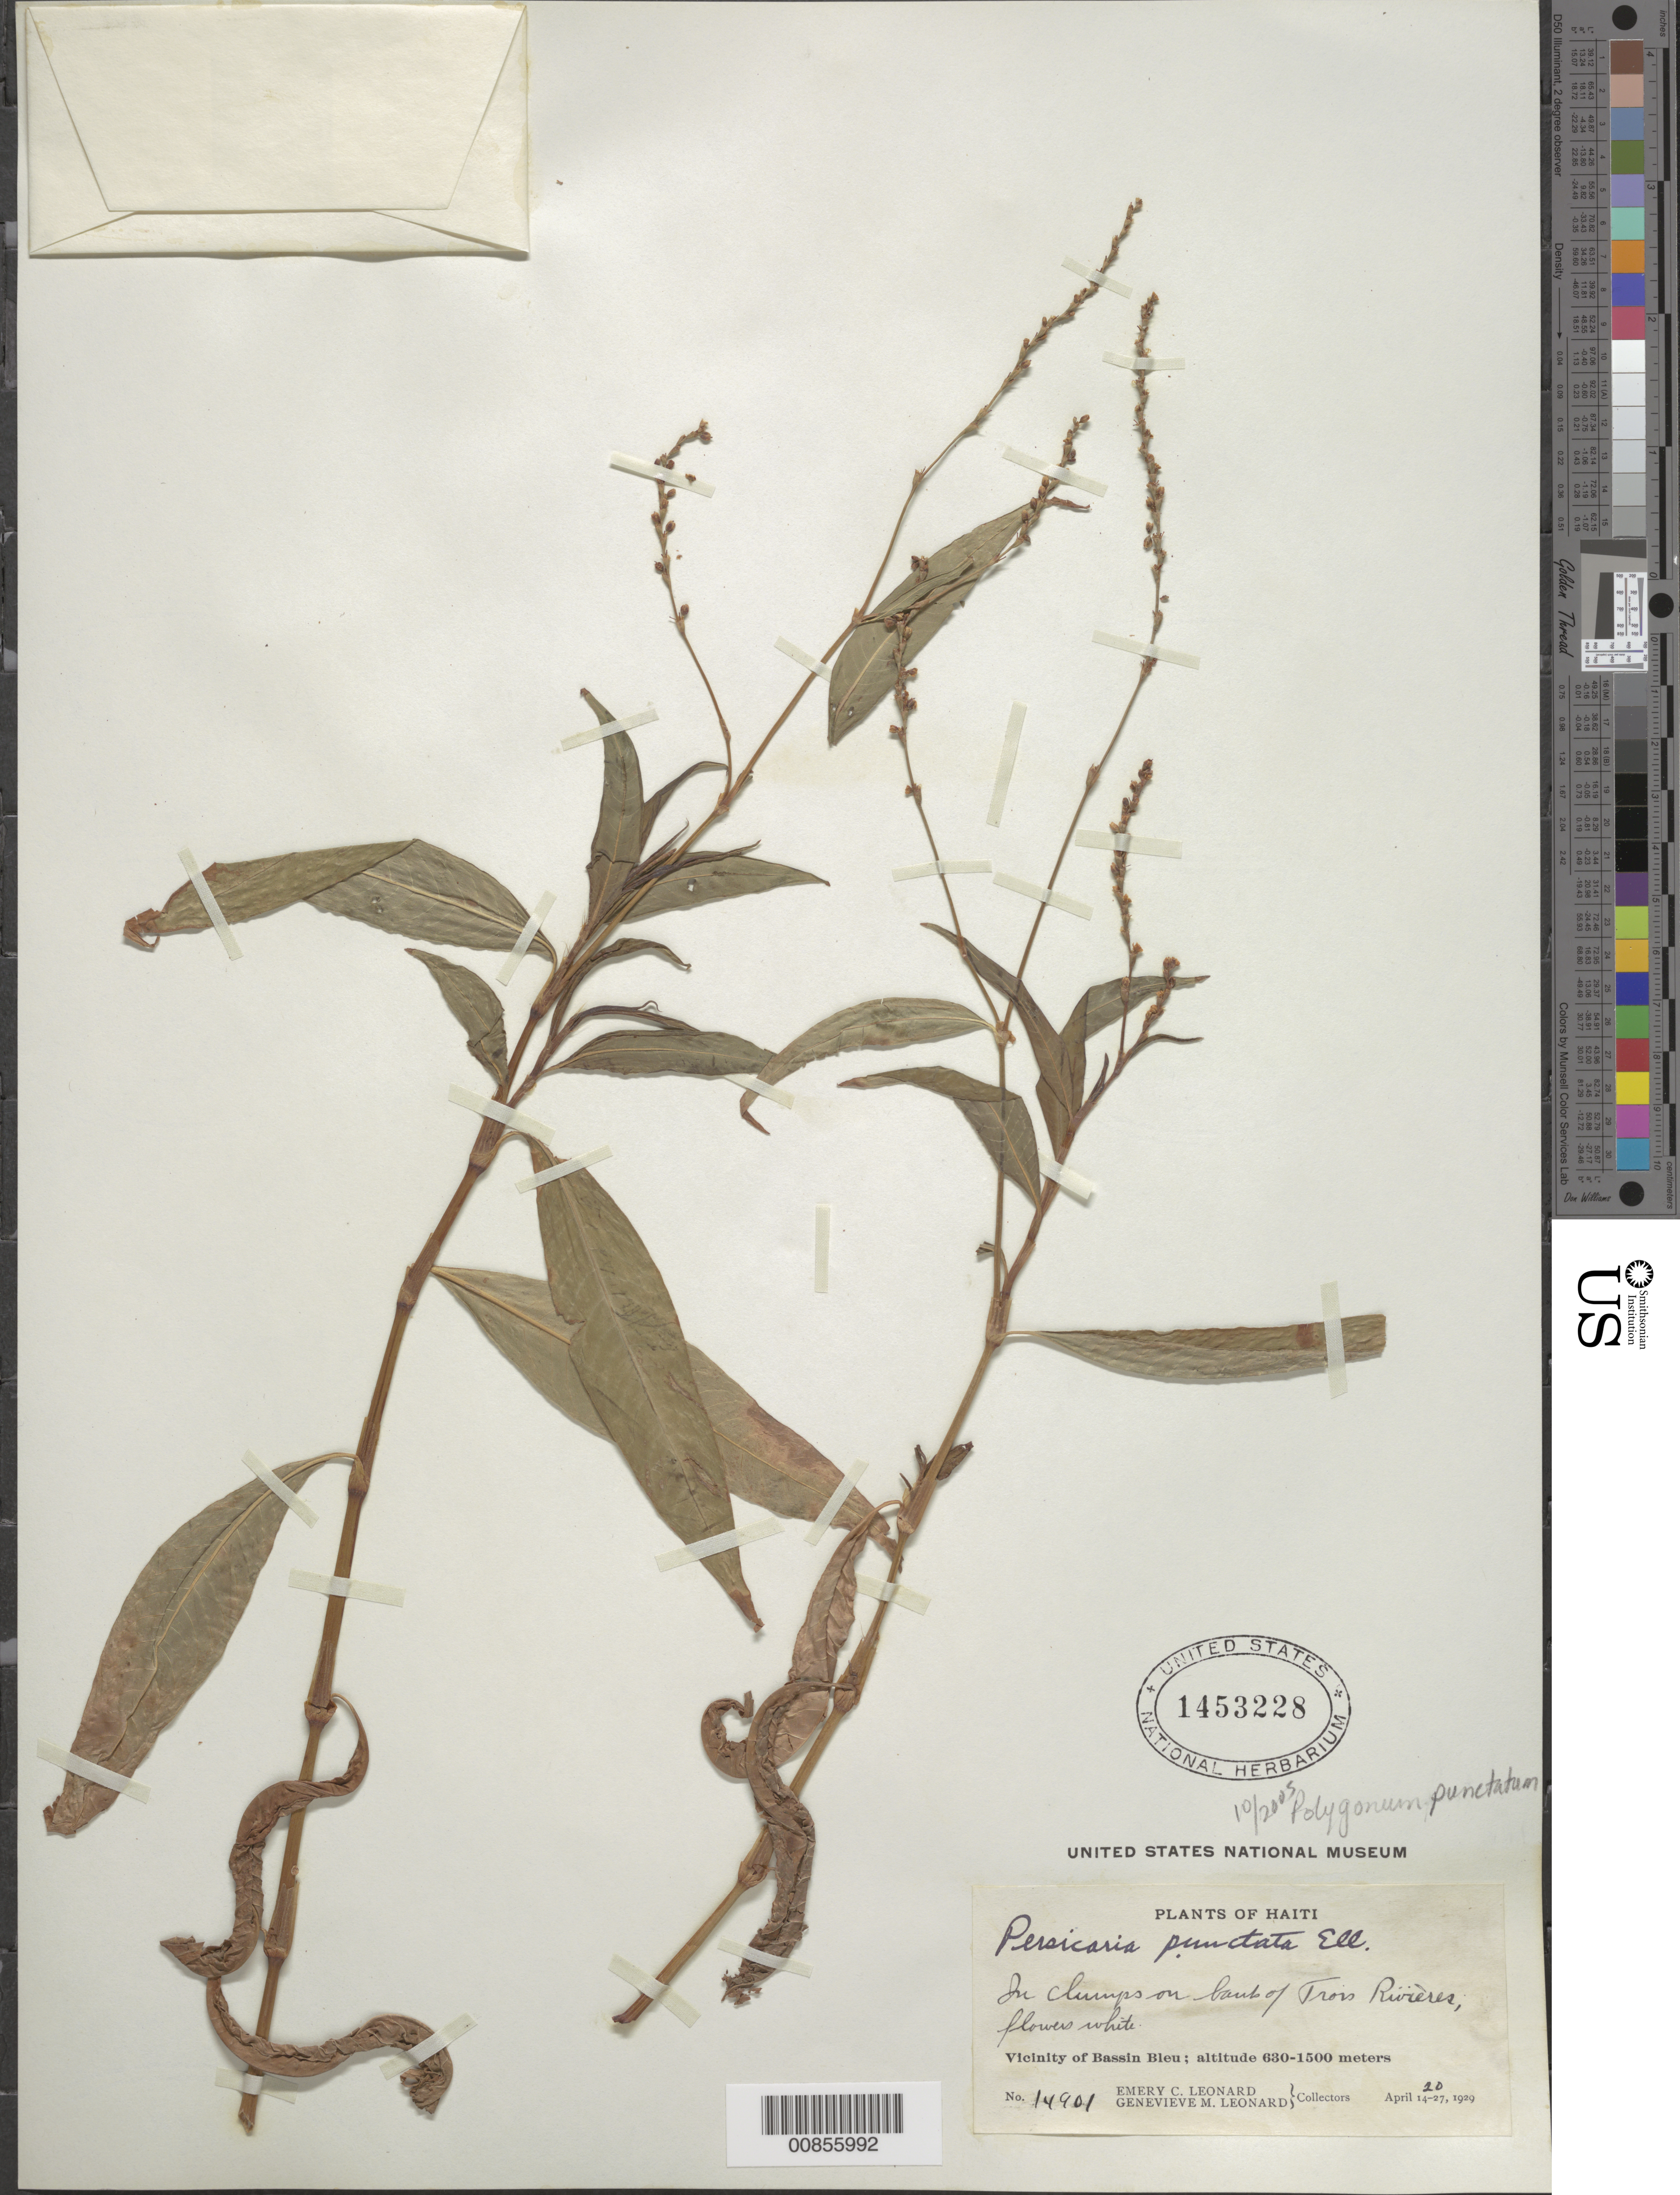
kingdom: Plantae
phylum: Tracheophyta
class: Magnoliopsida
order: Caryophyllales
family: Polygonaceae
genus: Polygonum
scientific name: Polygonum punctatum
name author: Elliott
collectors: E. C. Leonard & G. M. Leonard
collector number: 14901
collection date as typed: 20 Apr 1929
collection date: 1929-04-20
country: Haiti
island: Hispaniola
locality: Vicinity of Bassin Bleu. Banks of Trois Rivières.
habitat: In clumps on banks of river.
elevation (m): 630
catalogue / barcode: US 1453228